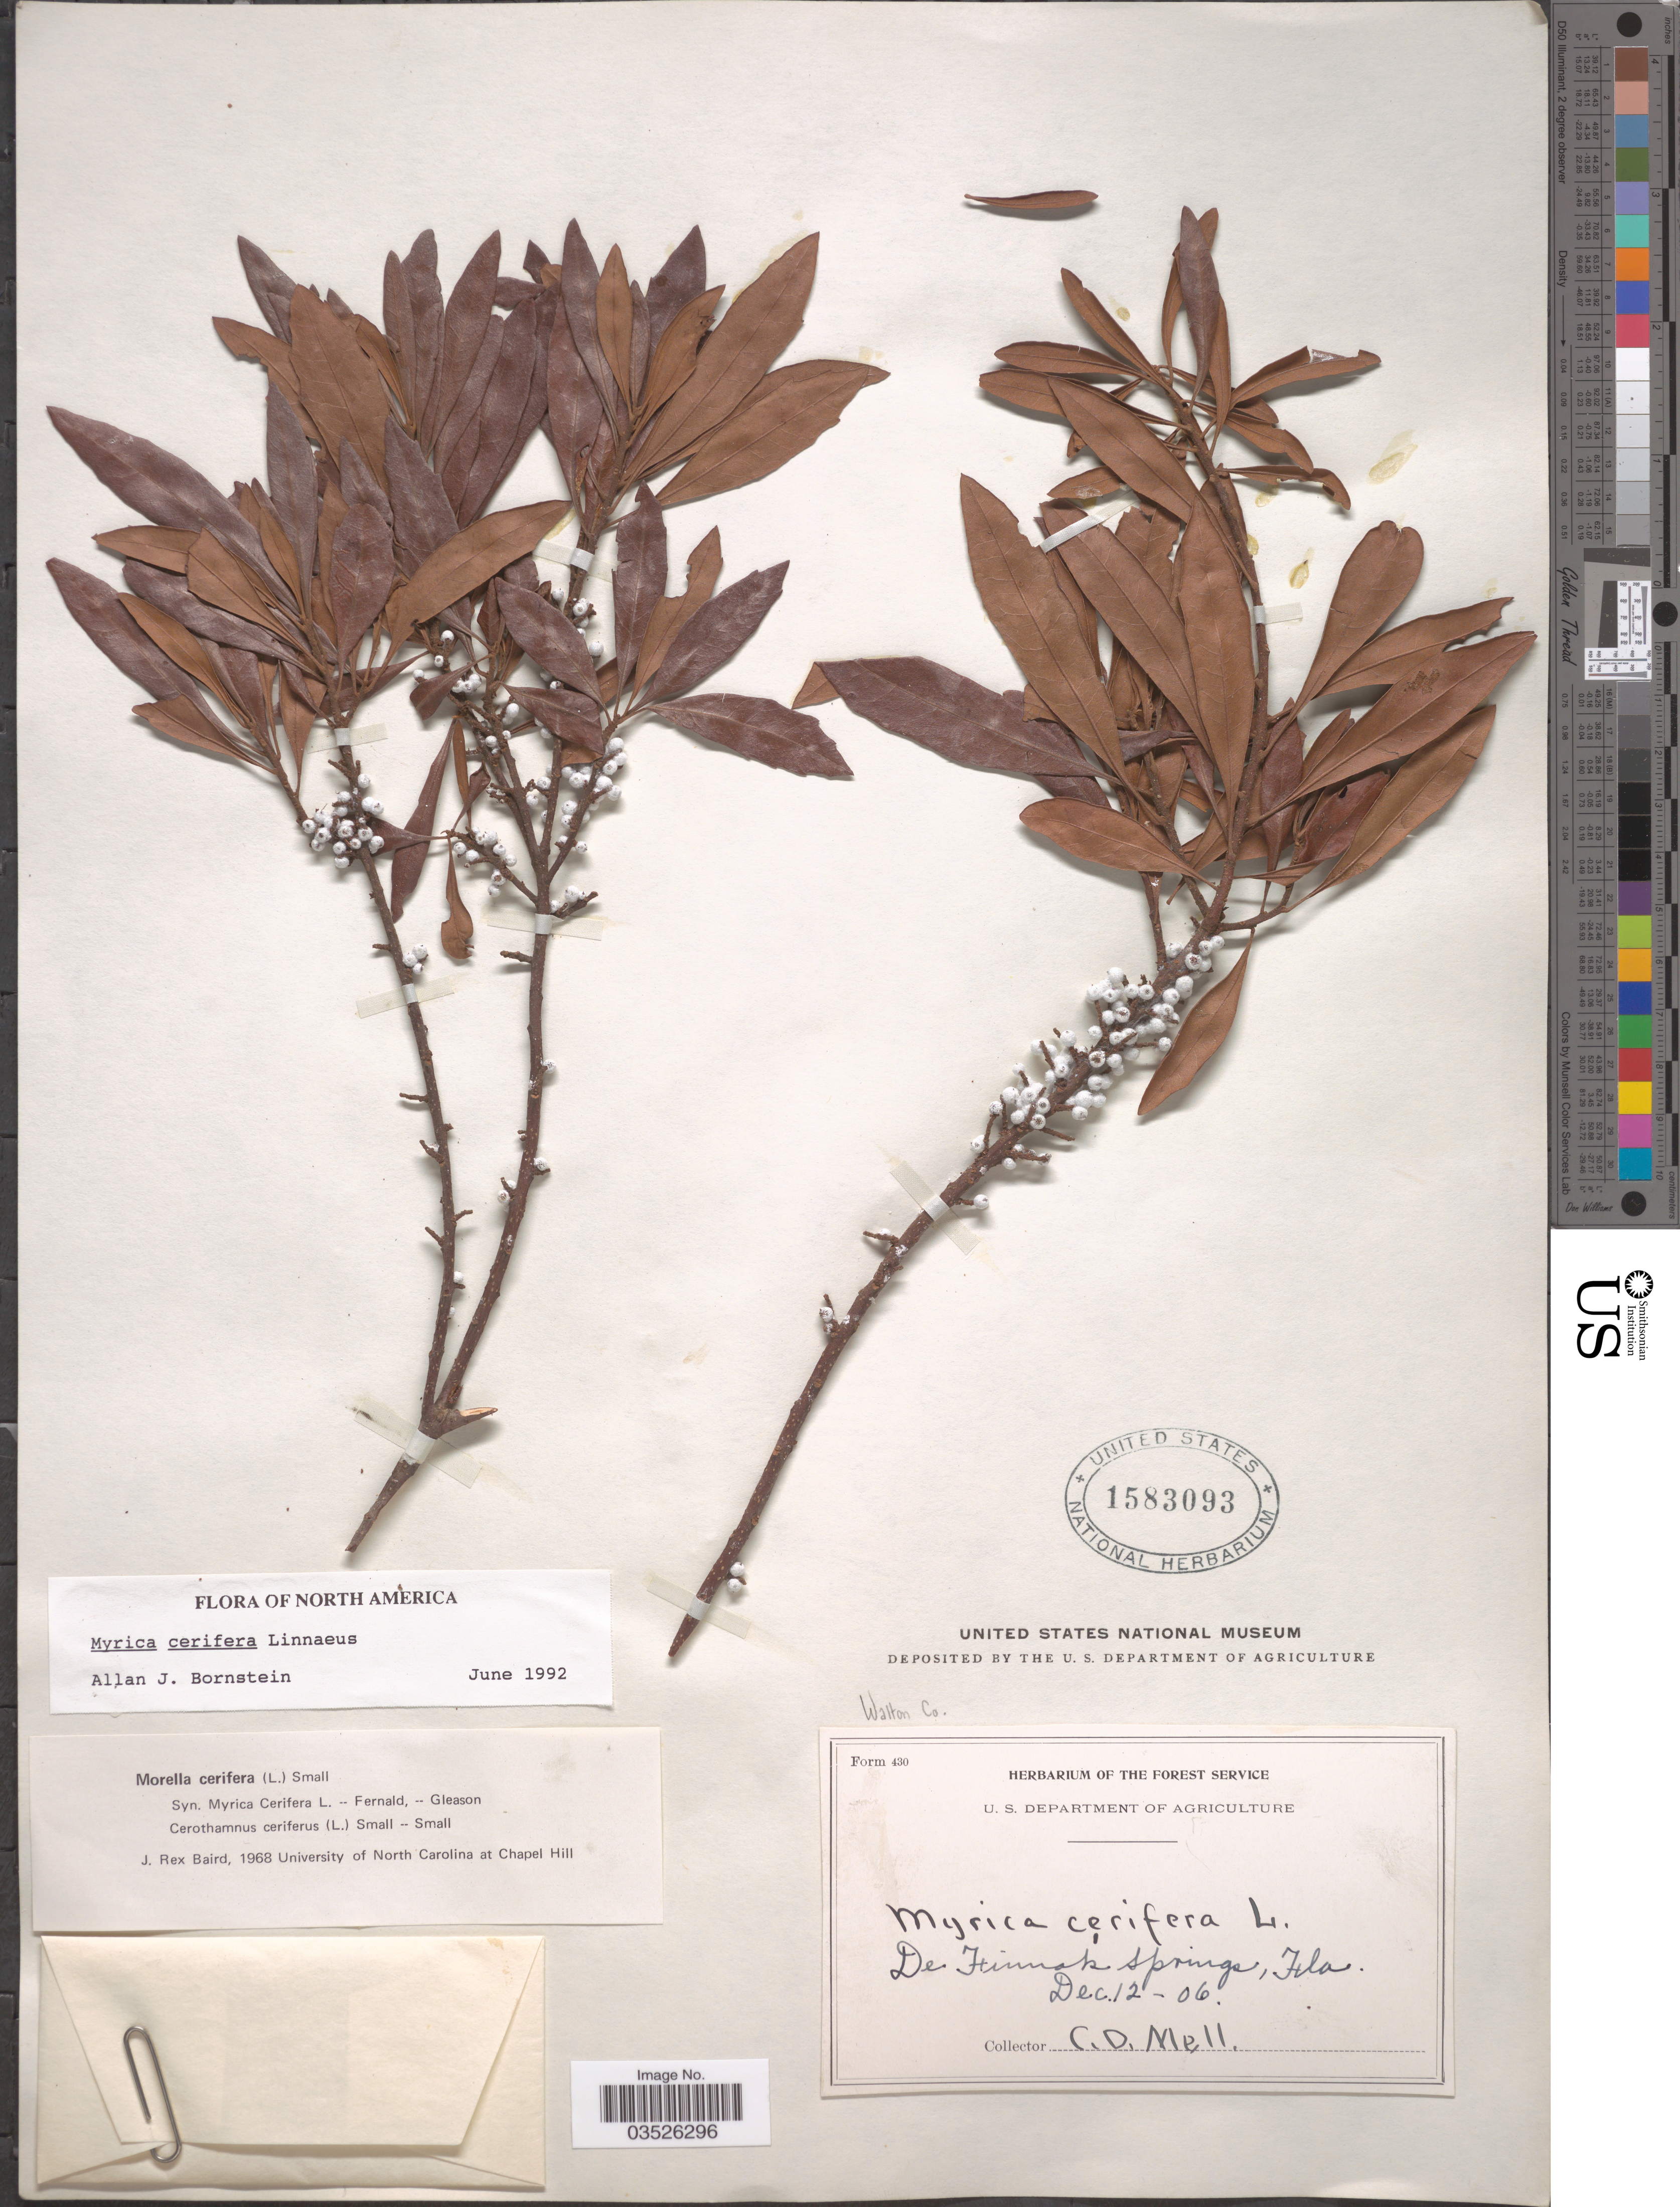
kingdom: Plantae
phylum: Tracheophyta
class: Magnoliopsida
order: Fagales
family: Myricaceae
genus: Morella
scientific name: Morella cerifera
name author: (L.) Small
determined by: Baird, James Rex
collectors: C. D. Mell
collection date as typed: Transcribed d/m/y: 12/12/6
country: United States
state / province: Florida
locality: Walton Co. De Funiak Springs.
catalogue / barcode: US 1583093